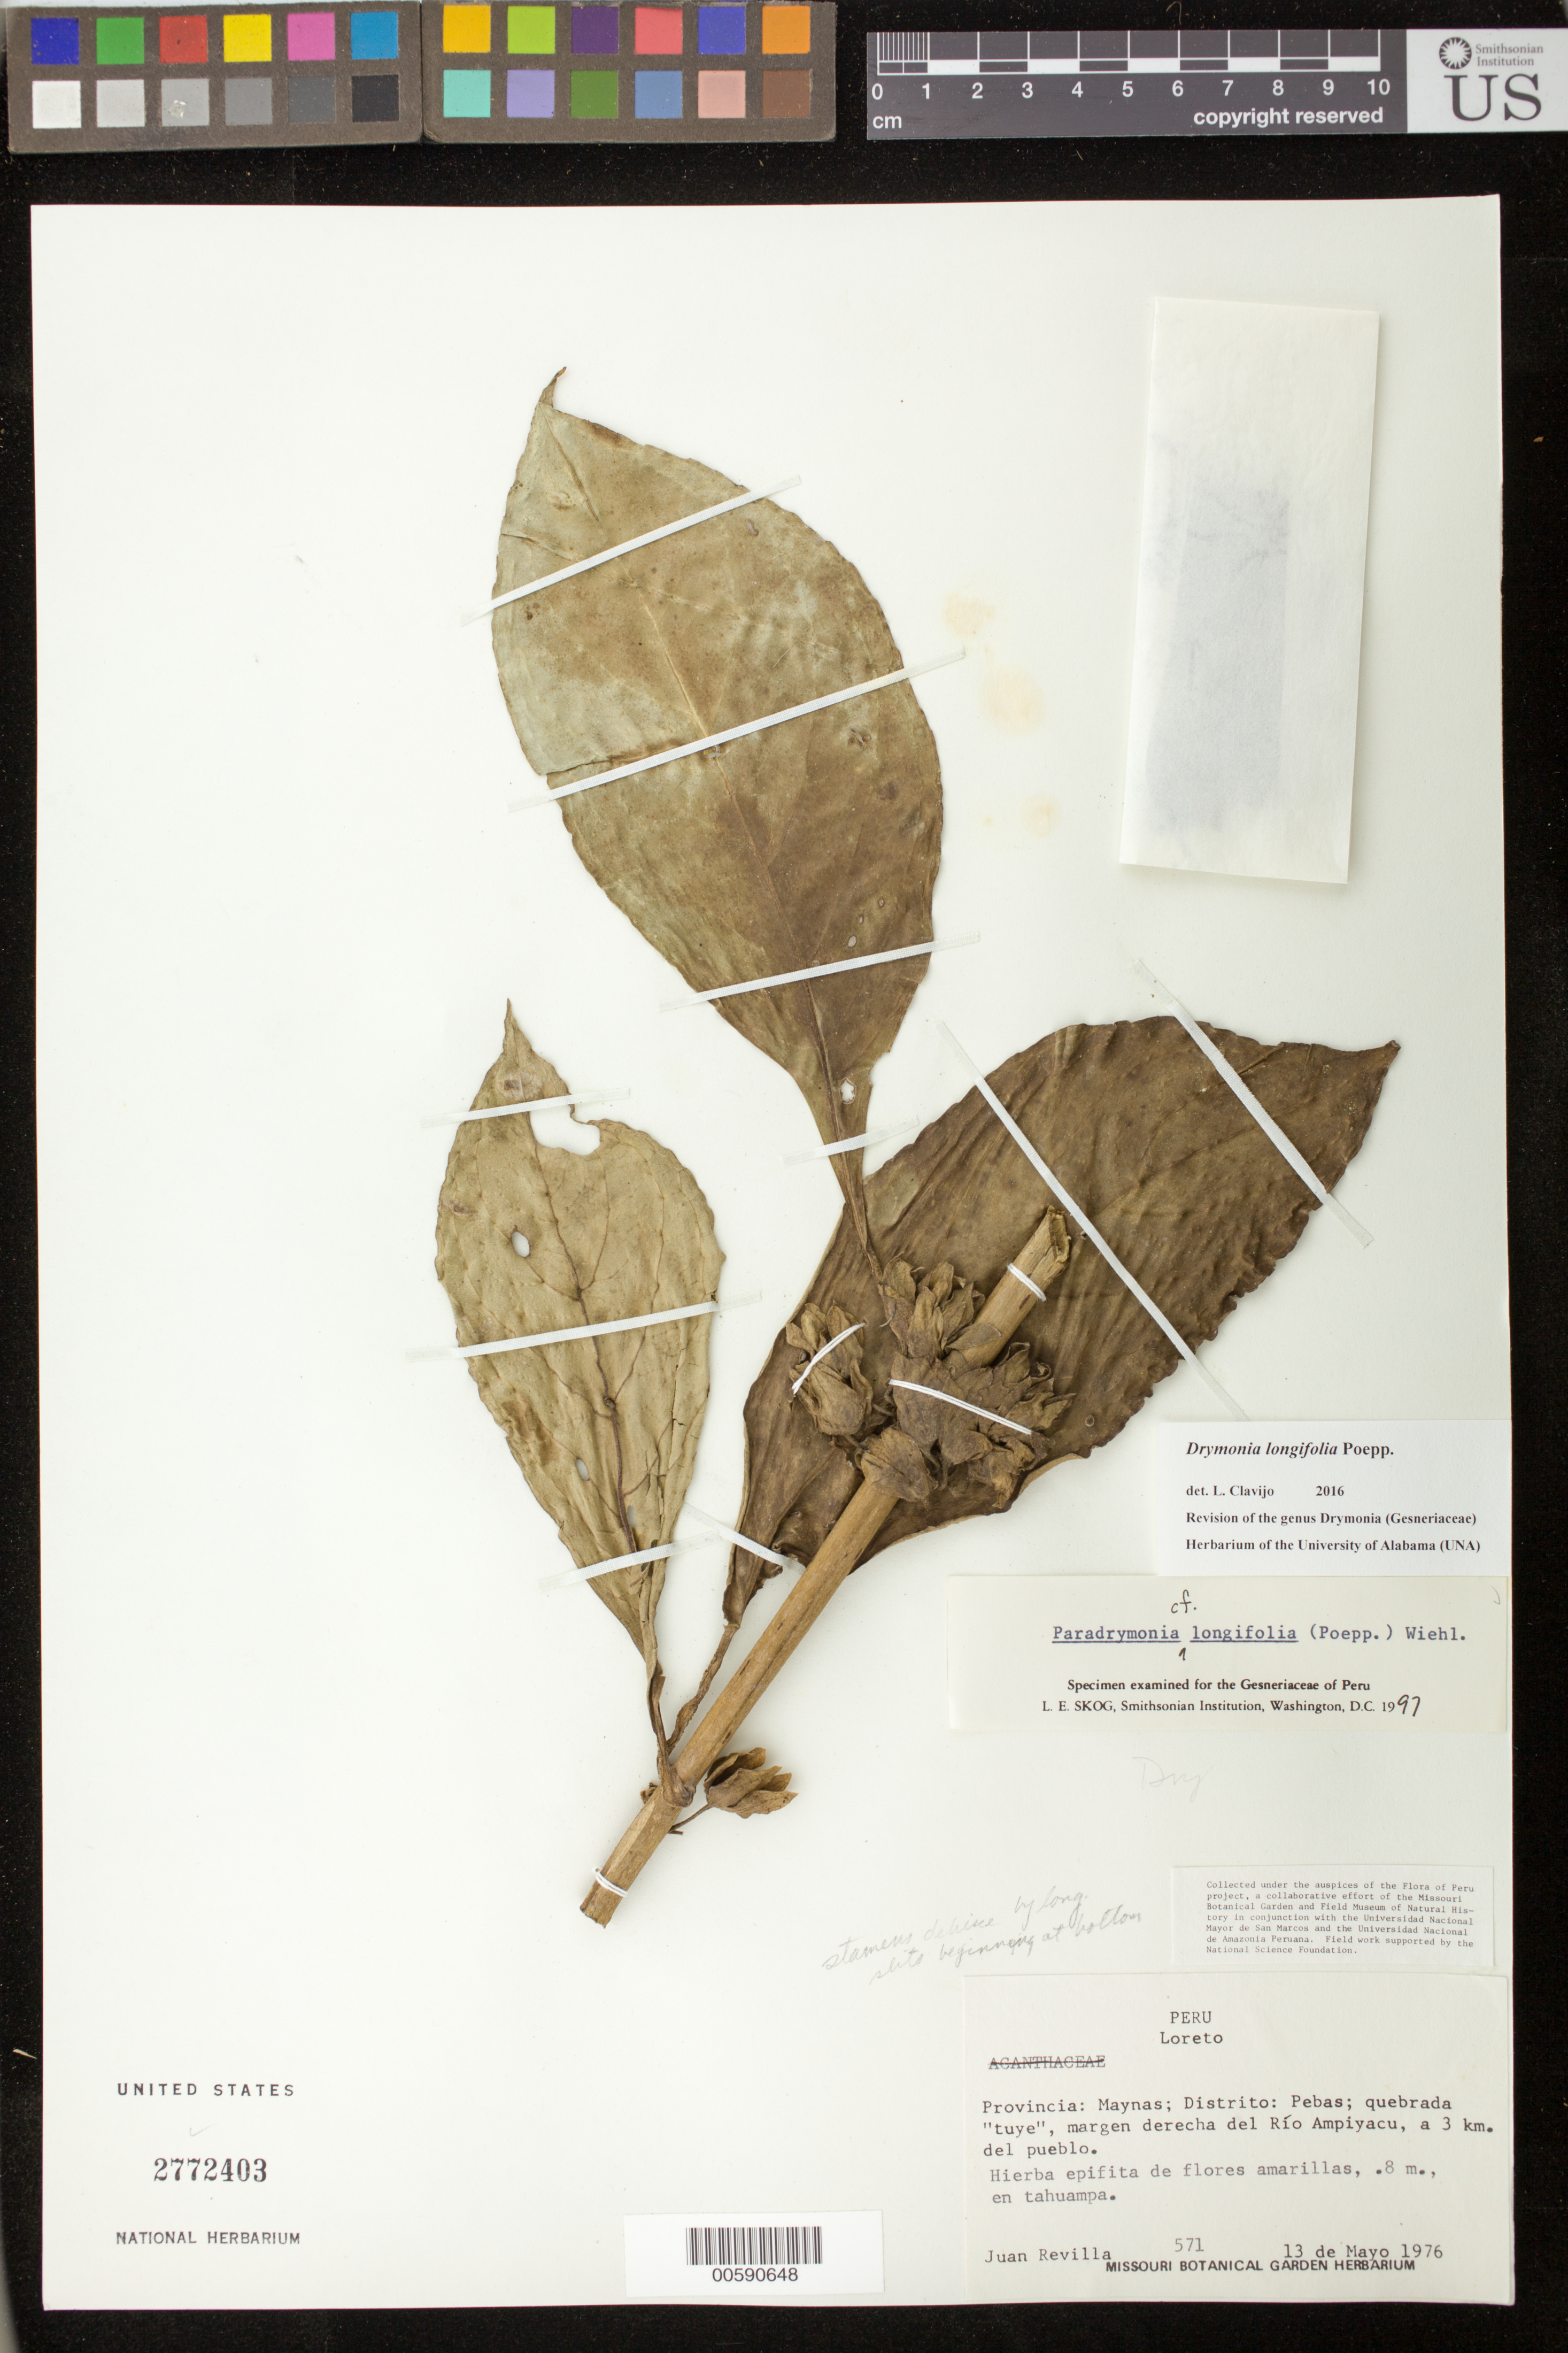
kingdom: Plantae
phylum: Tracheophyta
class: Magnoliopsida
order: Lamiales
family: Gesneriaceae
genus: Drymonia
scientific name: Drymonia longifolia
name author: Poepp.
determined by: Clavijo, L.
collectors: J. Revilla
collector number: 571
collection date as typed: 13 May 1976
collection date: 1976-05-13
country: Peru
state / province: Loreto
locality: Prov. Maynas, Dtto. Pebas; quebrada "tuye", margen derecha del Río Ampiyacu, a 3 km del pueblo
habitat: En tahuampa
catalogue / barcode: US 2772403